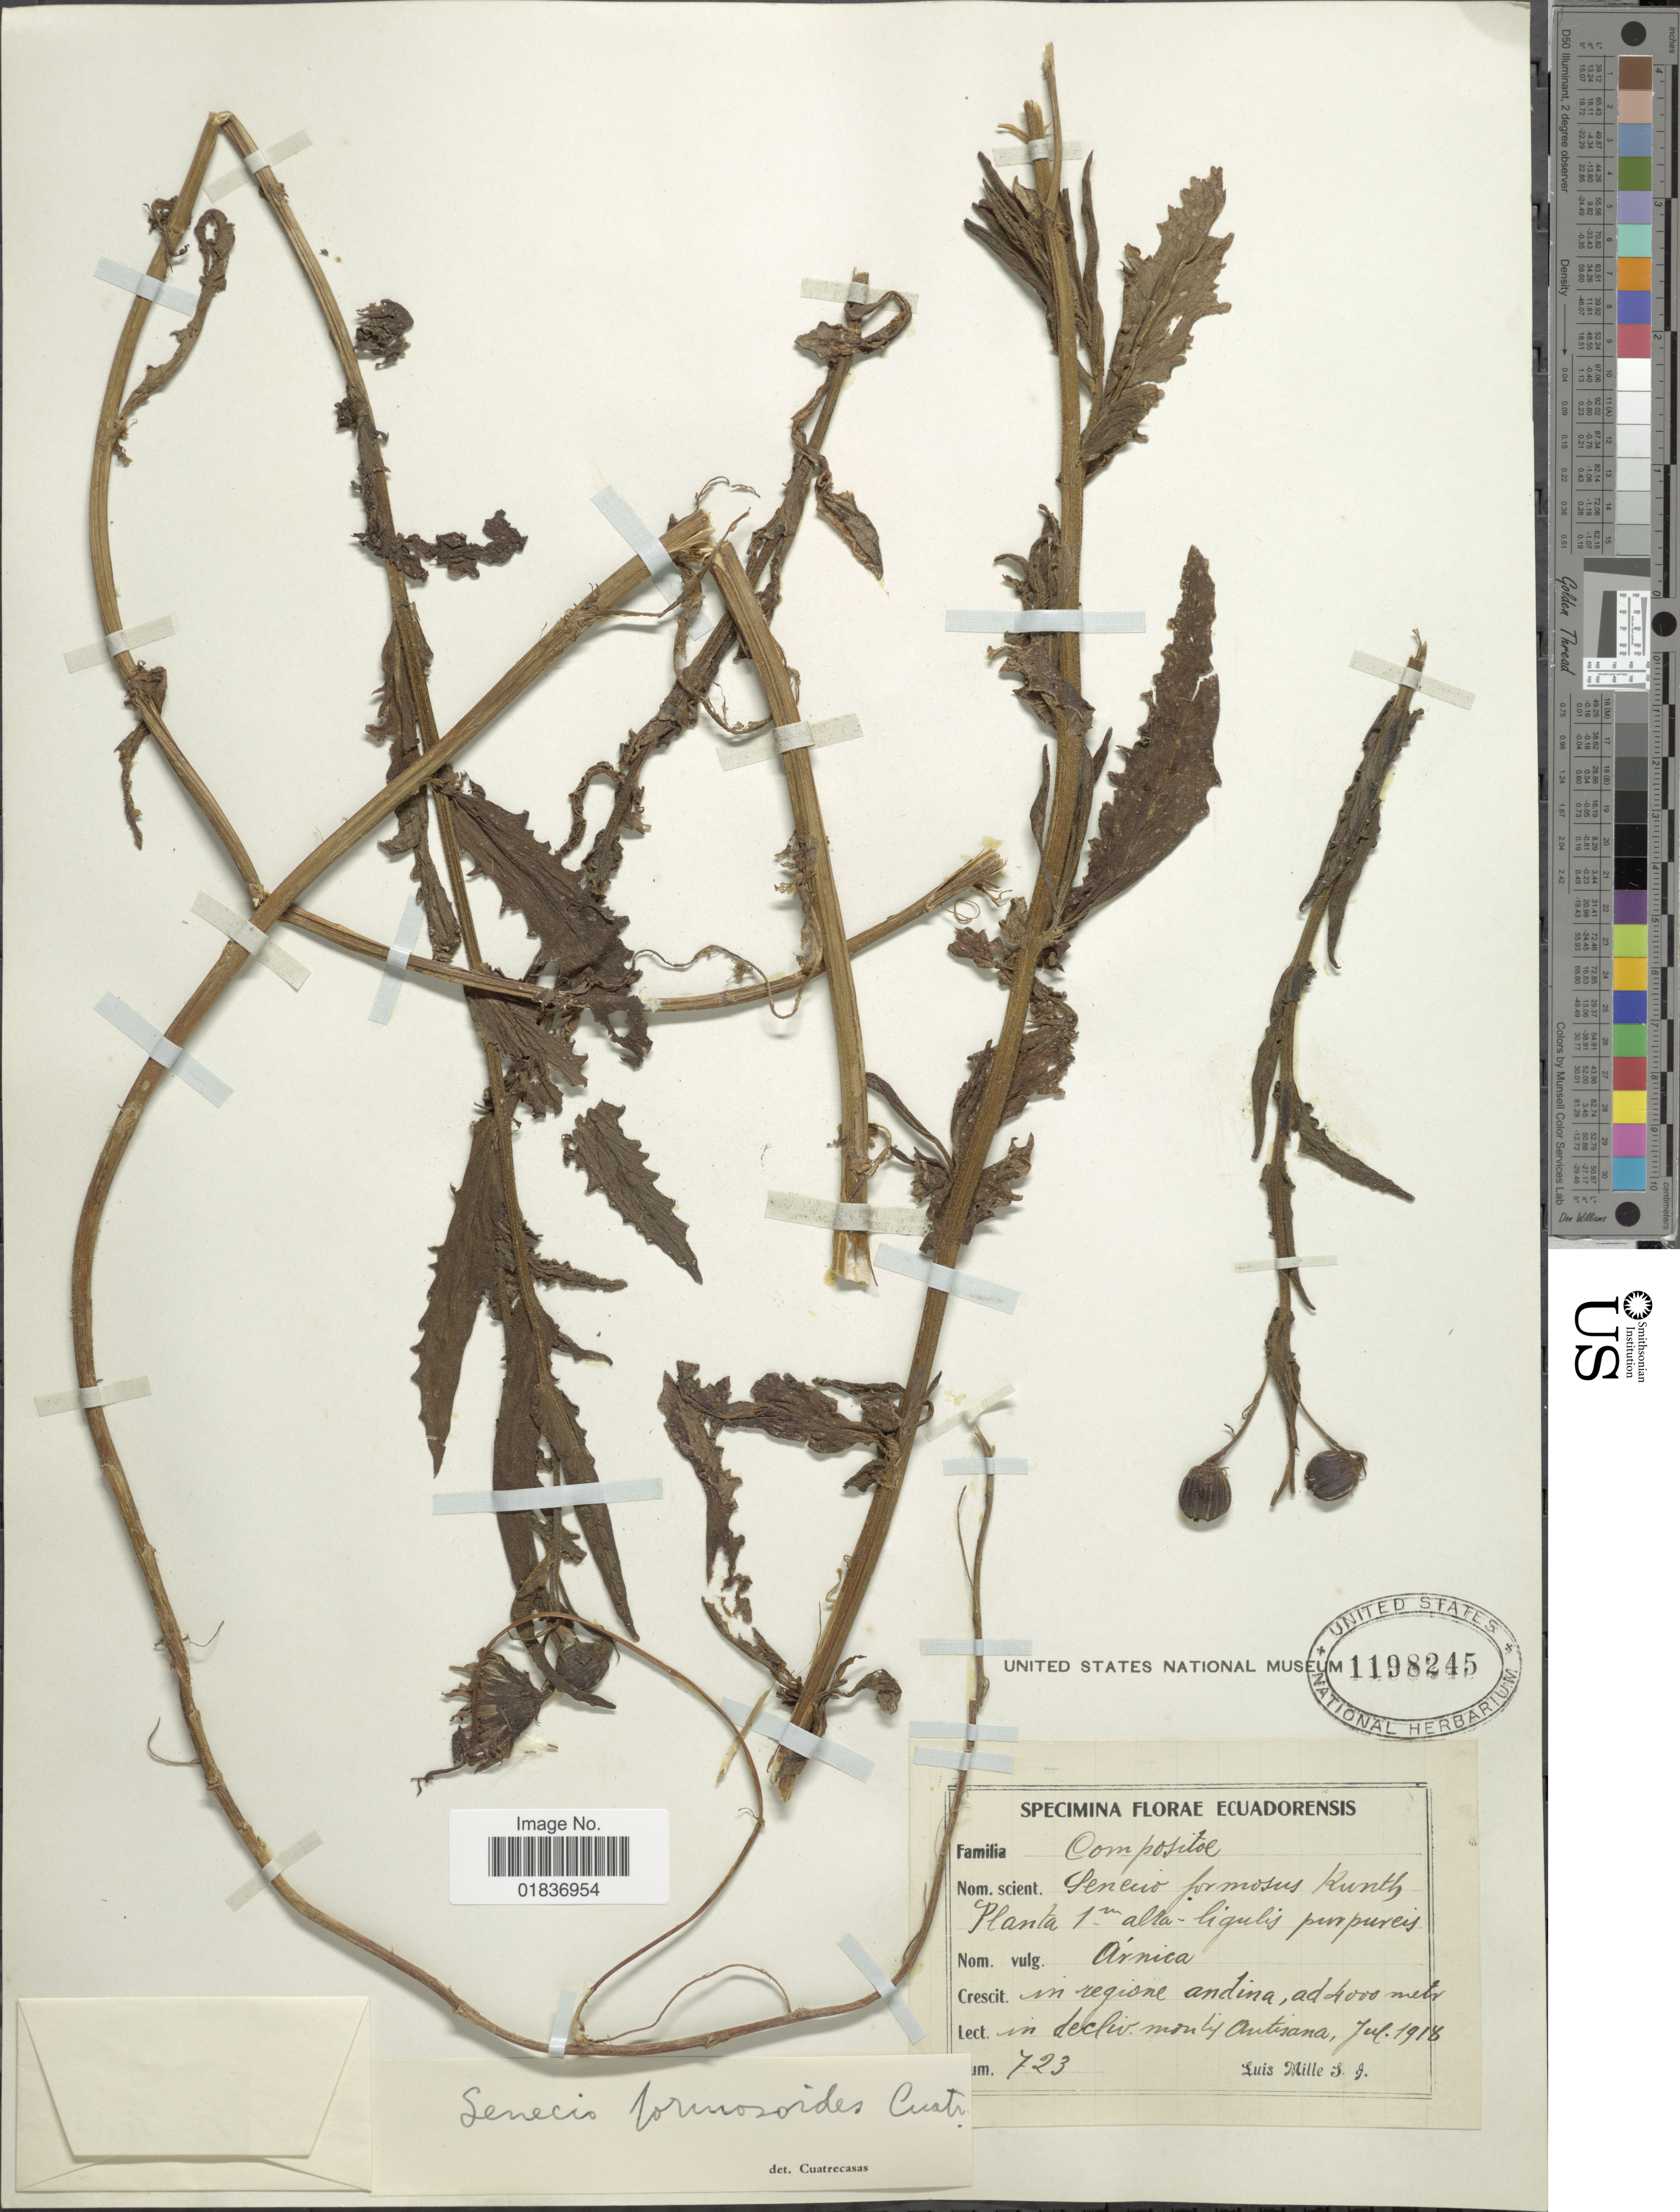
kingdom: Plantae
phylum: Tracheophyta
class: Magnoliopsida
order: Asterales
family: Asteraceae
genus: Senecio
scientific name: Senecio formosoides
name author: Cuatrec.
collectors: L. Mille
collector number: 723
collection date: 1918-07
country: Ecuador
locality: In regione andina, ad in decliv. montif Antisana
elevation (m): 4000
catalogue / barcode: US 1198245